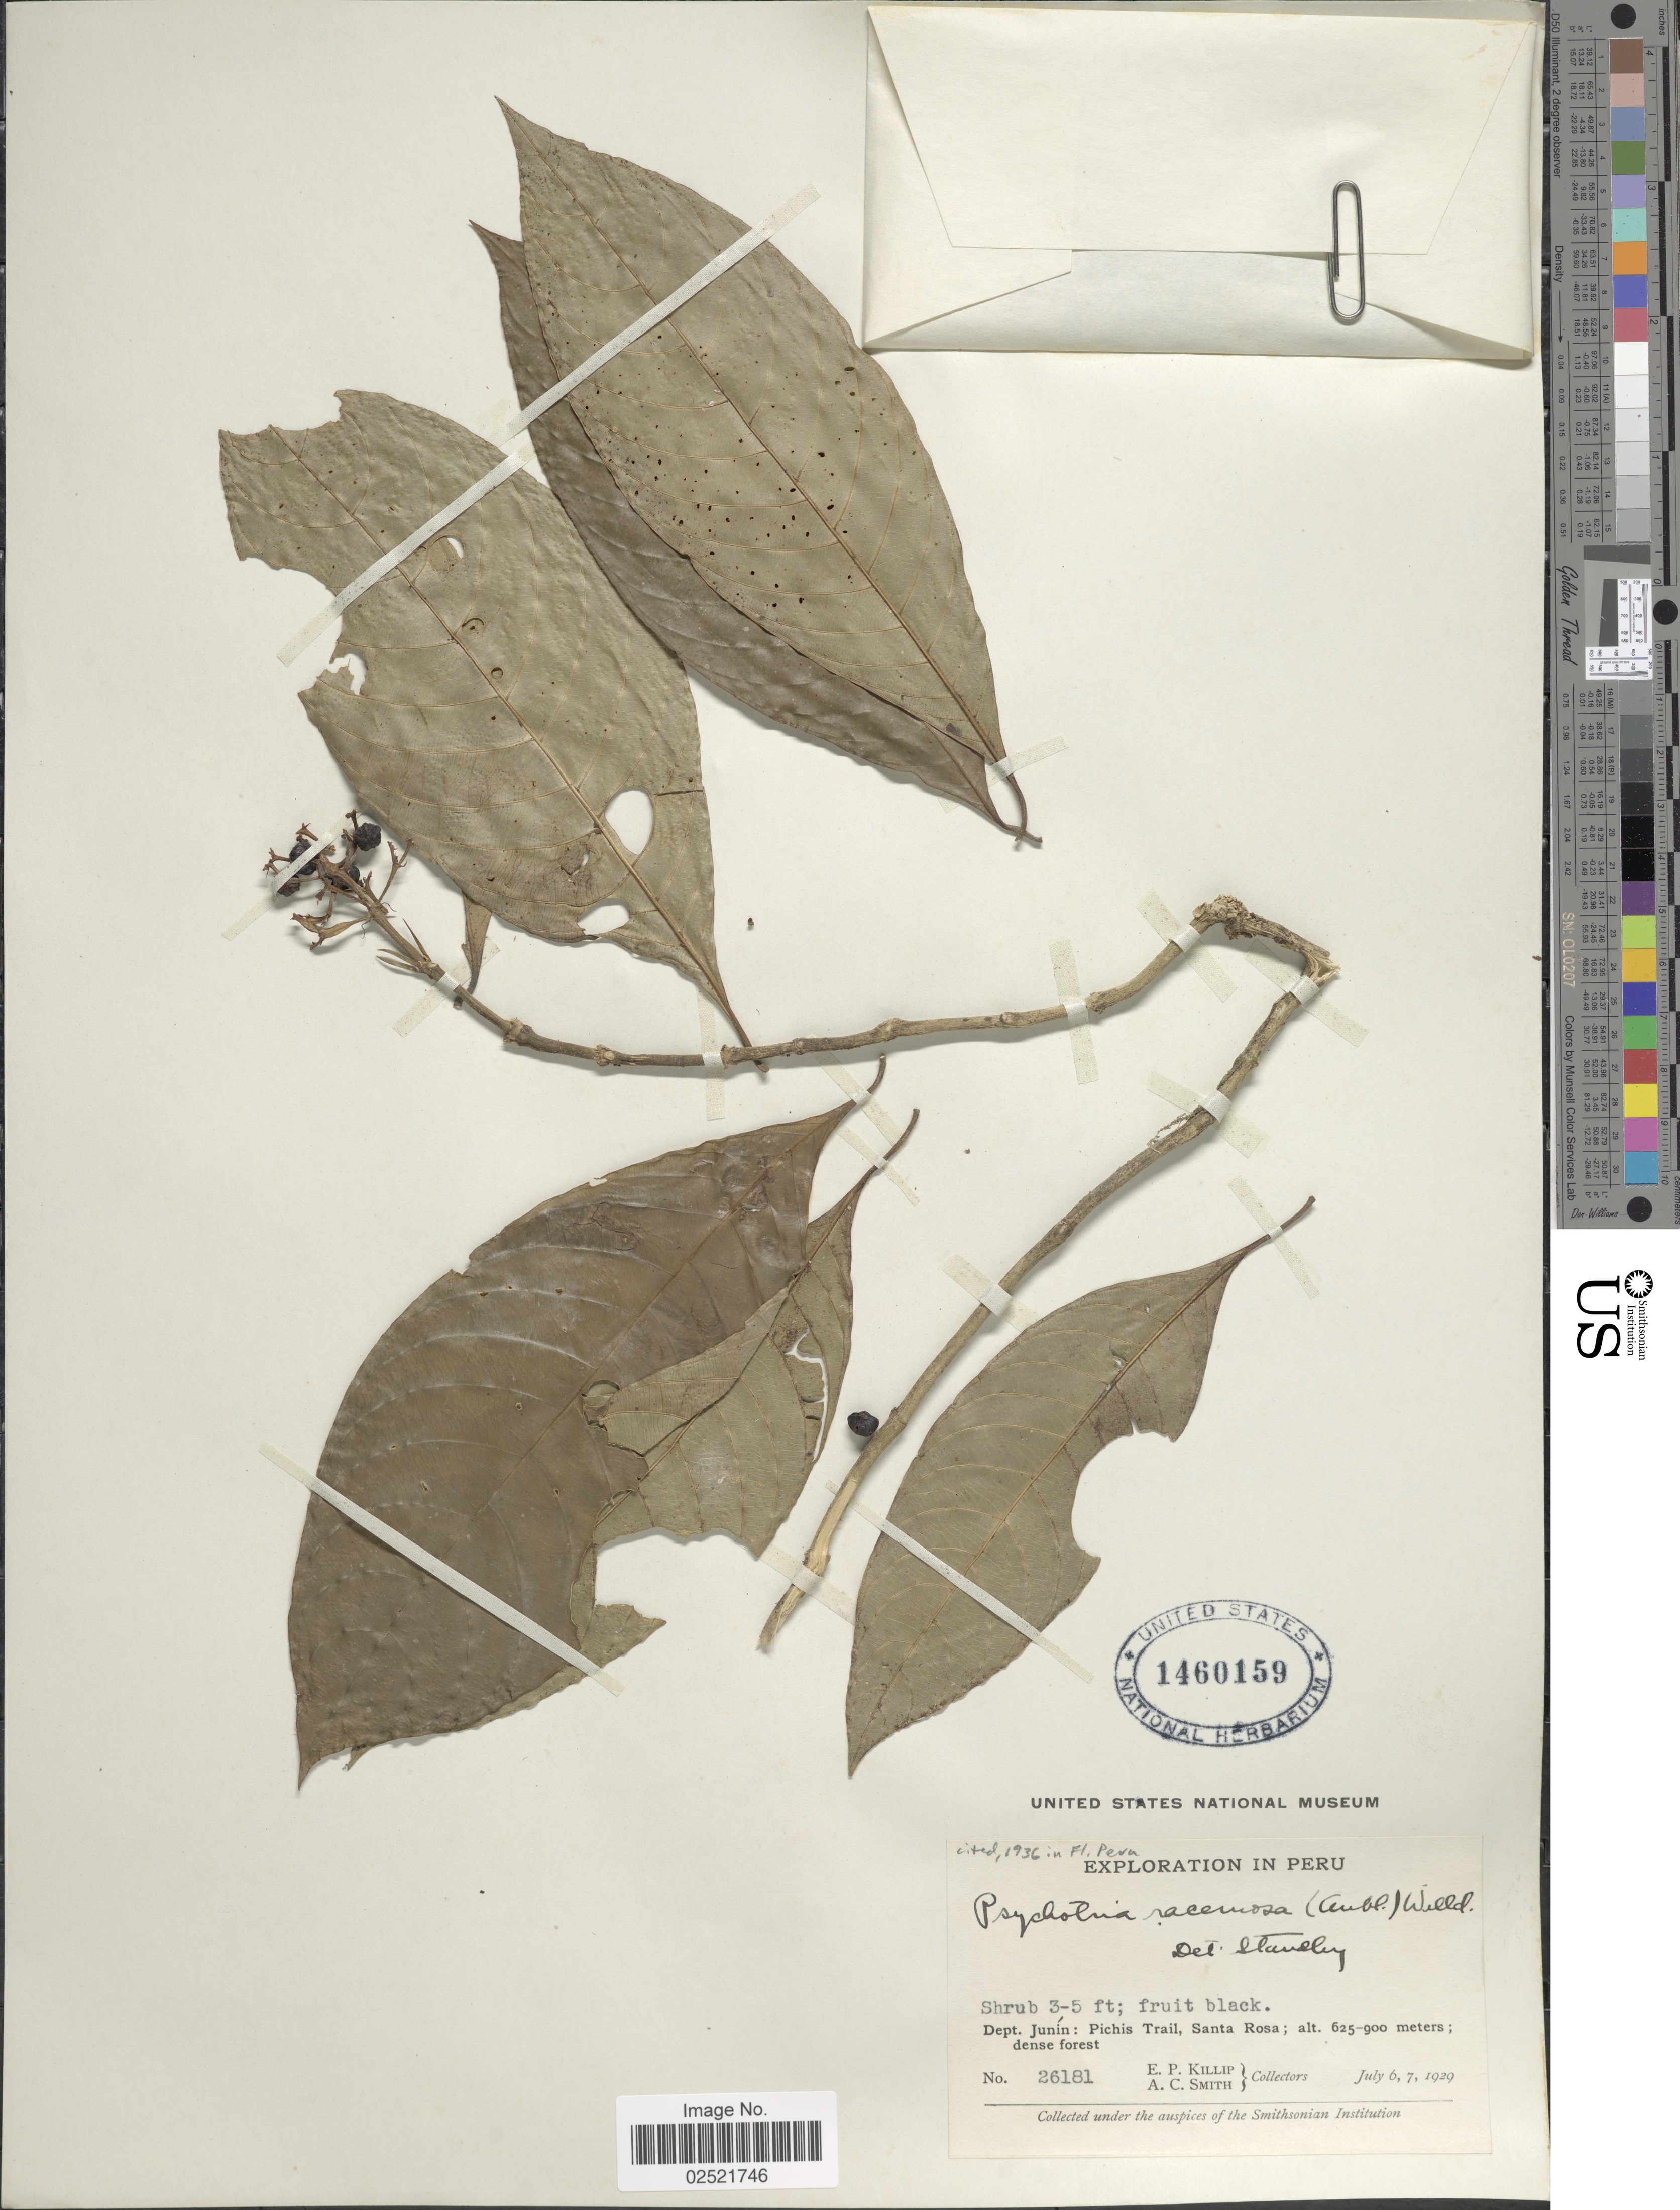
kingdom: Plantae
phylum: Tracheophyta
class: Magnoliopsida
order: Gentianales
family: Rubiaceae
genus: Psychotria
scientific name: Psychotria racemosa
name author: (Aubl.) Raeuschel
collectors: E. P. Killip & A. C. Smith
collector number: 26181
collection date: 1929-07-06/1929-07-07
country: Peru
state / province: Junín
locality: Pichis Trail, Santa Rosa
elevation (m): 625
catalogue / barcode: US 1460159